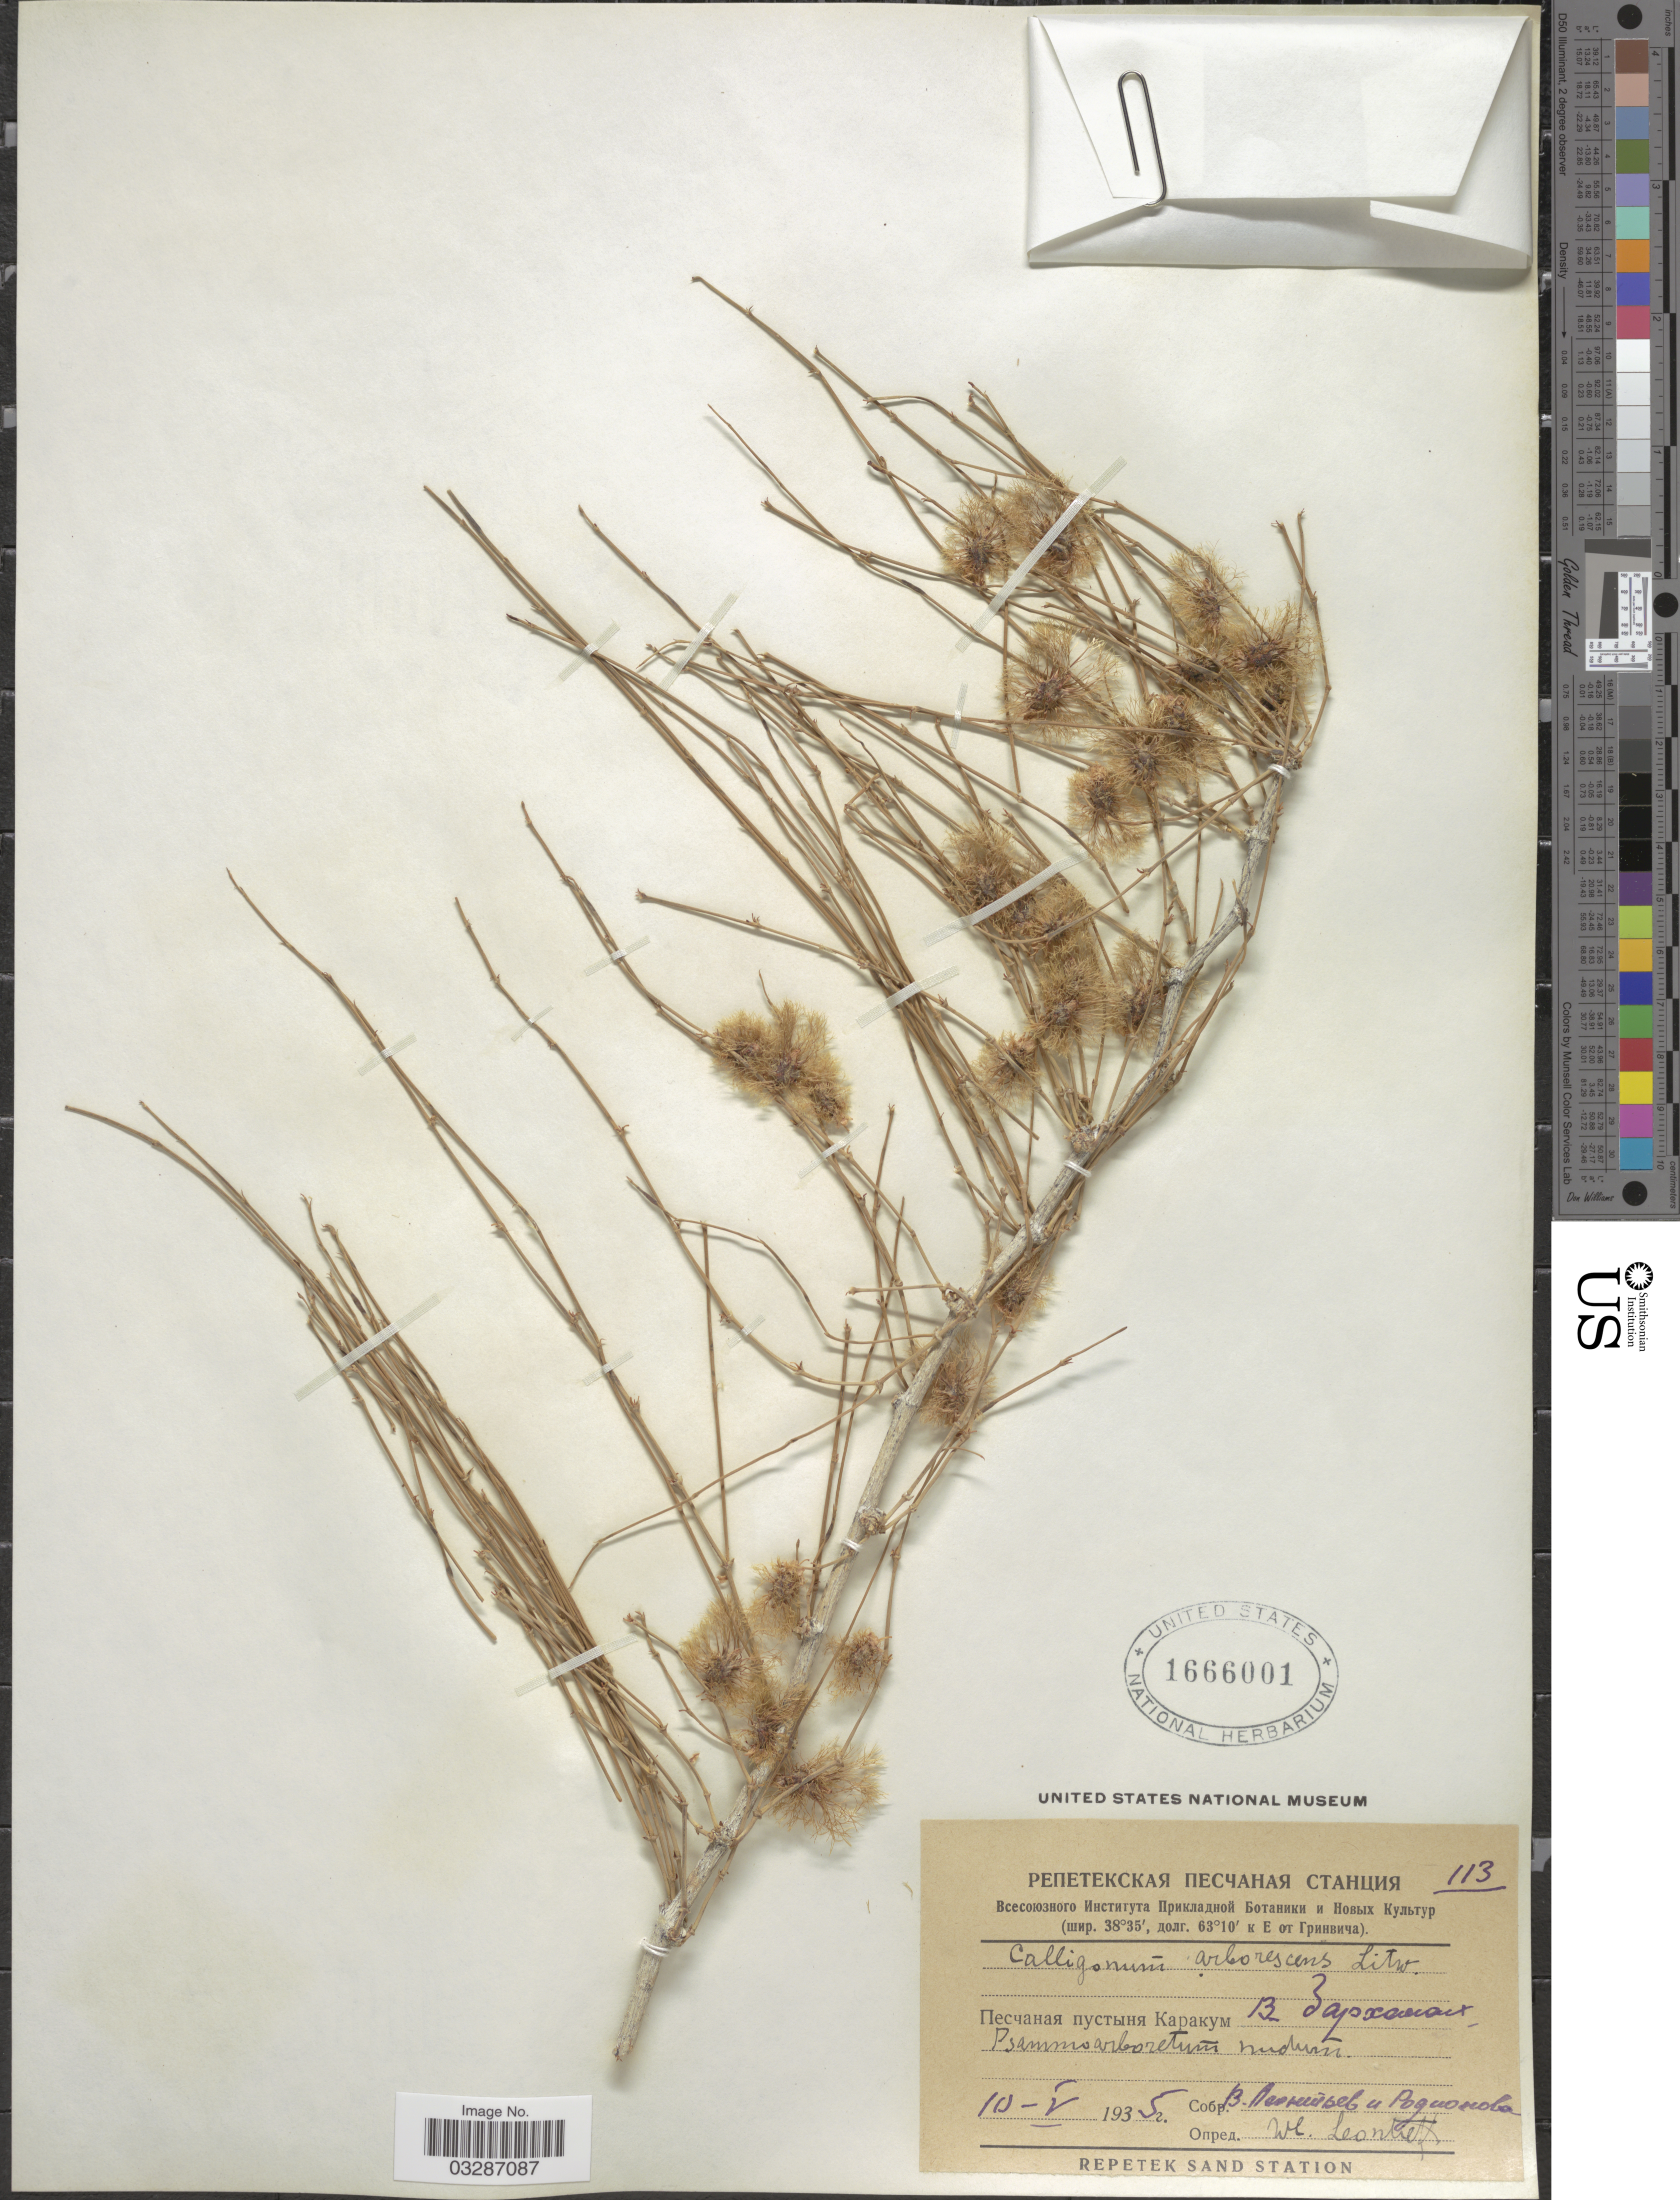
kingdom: Plantae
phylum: Tracheophyta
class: Magnoliopsida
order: Caryophyllales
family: Polygonaceae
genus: Calligonum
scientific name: Calligonum arborescens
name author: Litv.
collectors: V. Leontev & Rodionowa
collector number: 113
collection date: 1935-05-10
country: Turkmenistan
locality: Karakum Desert, Repetek Station.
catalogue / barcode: US 1666001